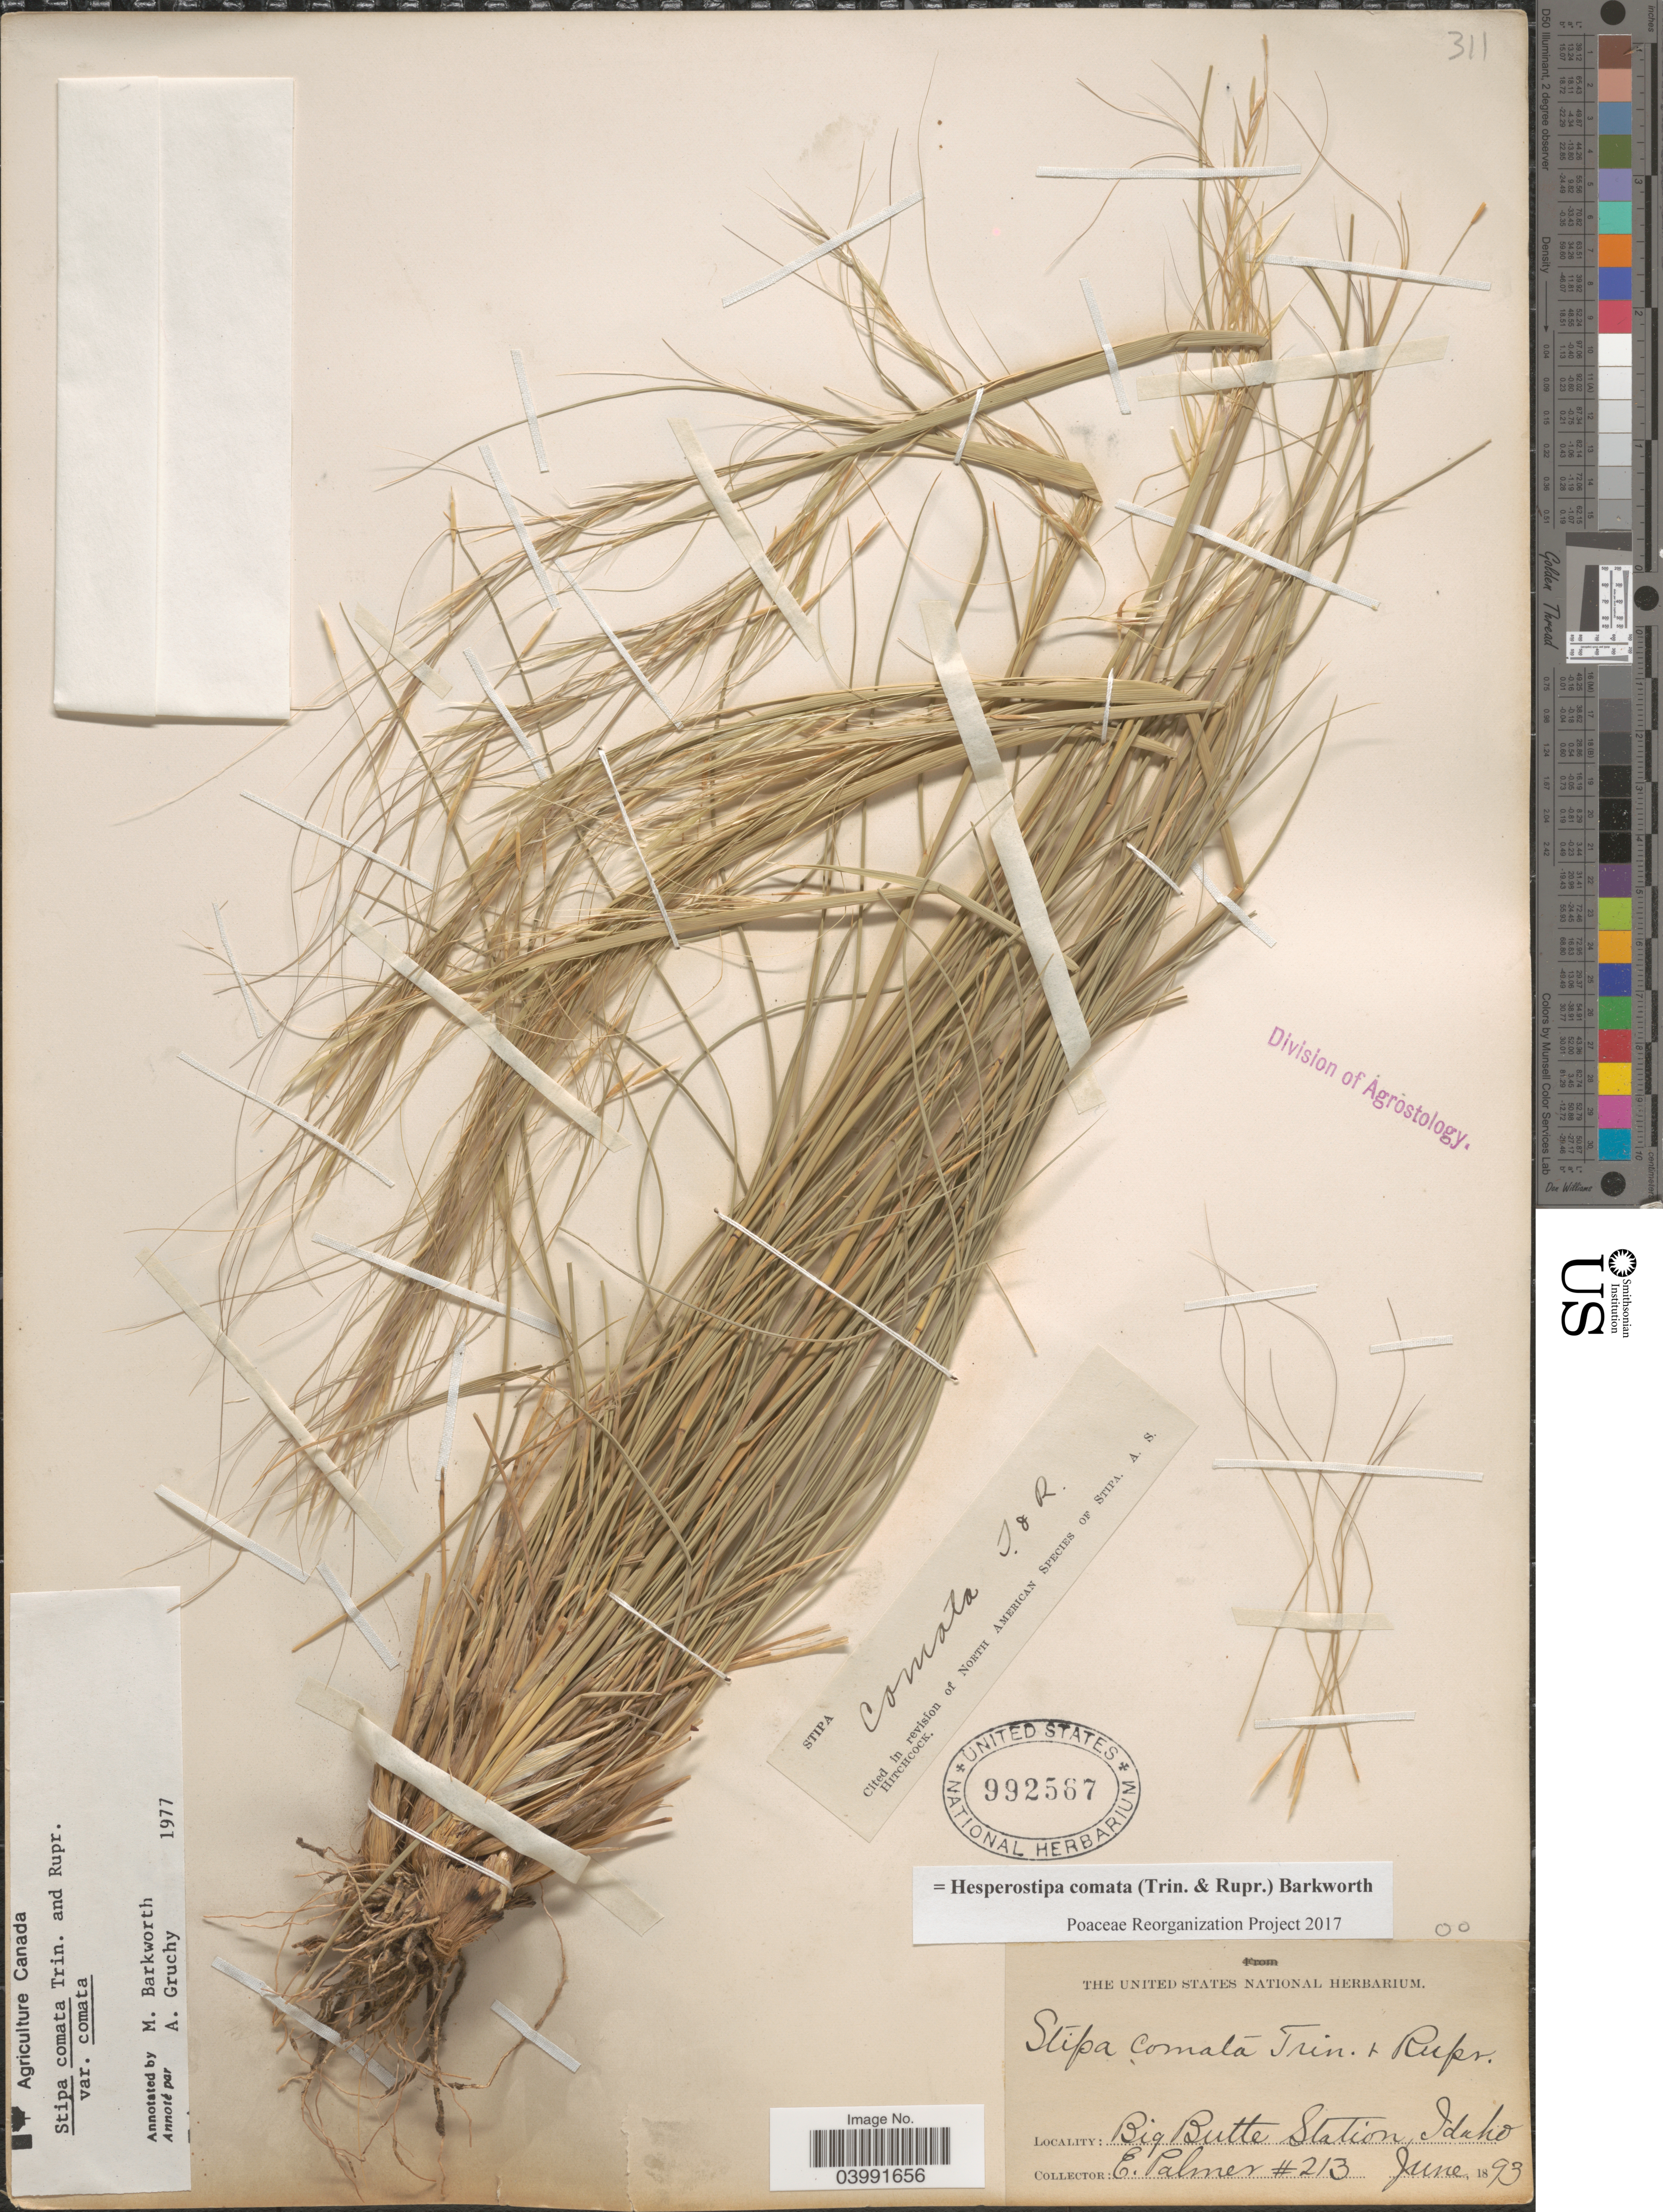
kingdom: Plantae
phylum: Tracheophyta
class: Liliopsida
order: Poales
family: Poaceae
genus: Hesperostipa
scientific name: Hesperostipa comata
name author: (Trin. & Rupr.) Barkworth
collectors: E. Palmer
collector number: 213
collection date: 1893-06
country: United States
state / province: Idaho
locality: Big Butte Station.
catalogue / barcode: US 992567